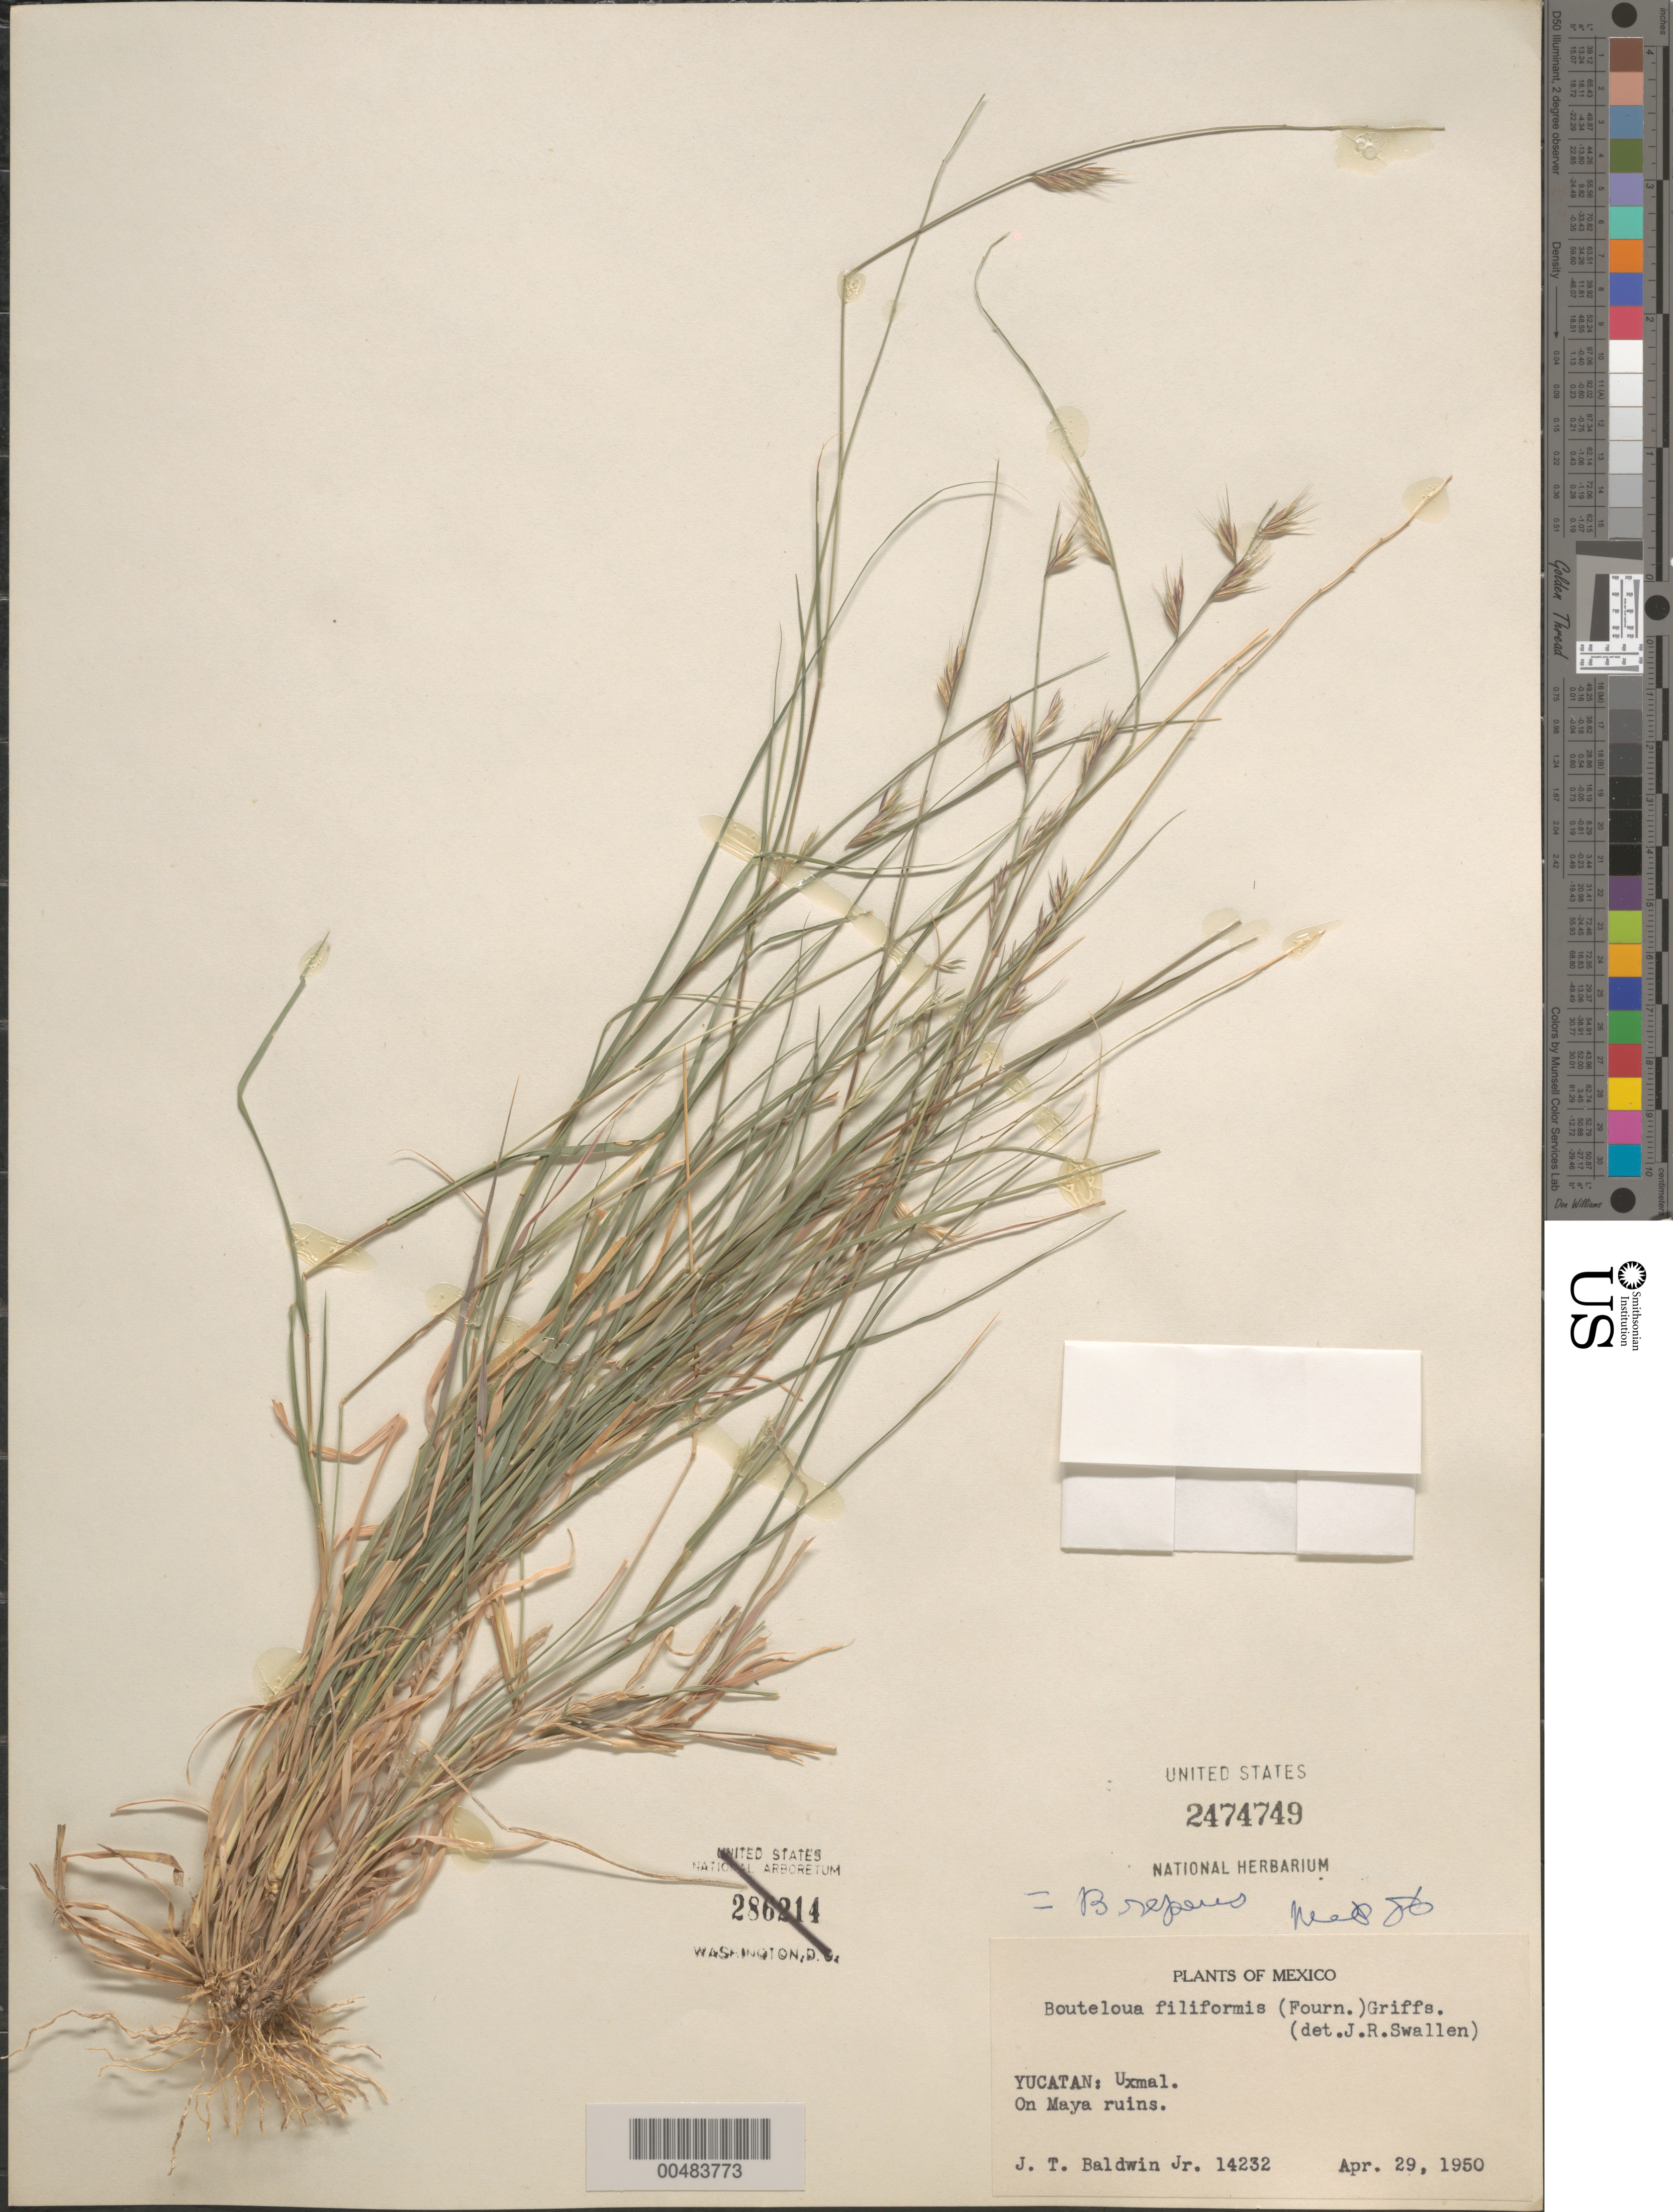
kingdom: Plantae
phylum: Tracheophyta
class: Liliopsida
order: Poales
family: Poaceae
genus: Bouteloua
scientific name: Bouteloua repens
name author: (Kunth) Scribn. & Merr.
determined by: Pohl, R. W.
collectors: J. T. Baldwin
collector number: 14232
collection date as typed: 29 Apr 1950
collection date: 1950-04-29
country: Mexico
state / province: Yucatan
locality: Uxmal, on Maya ruins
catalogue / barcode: US 2474749